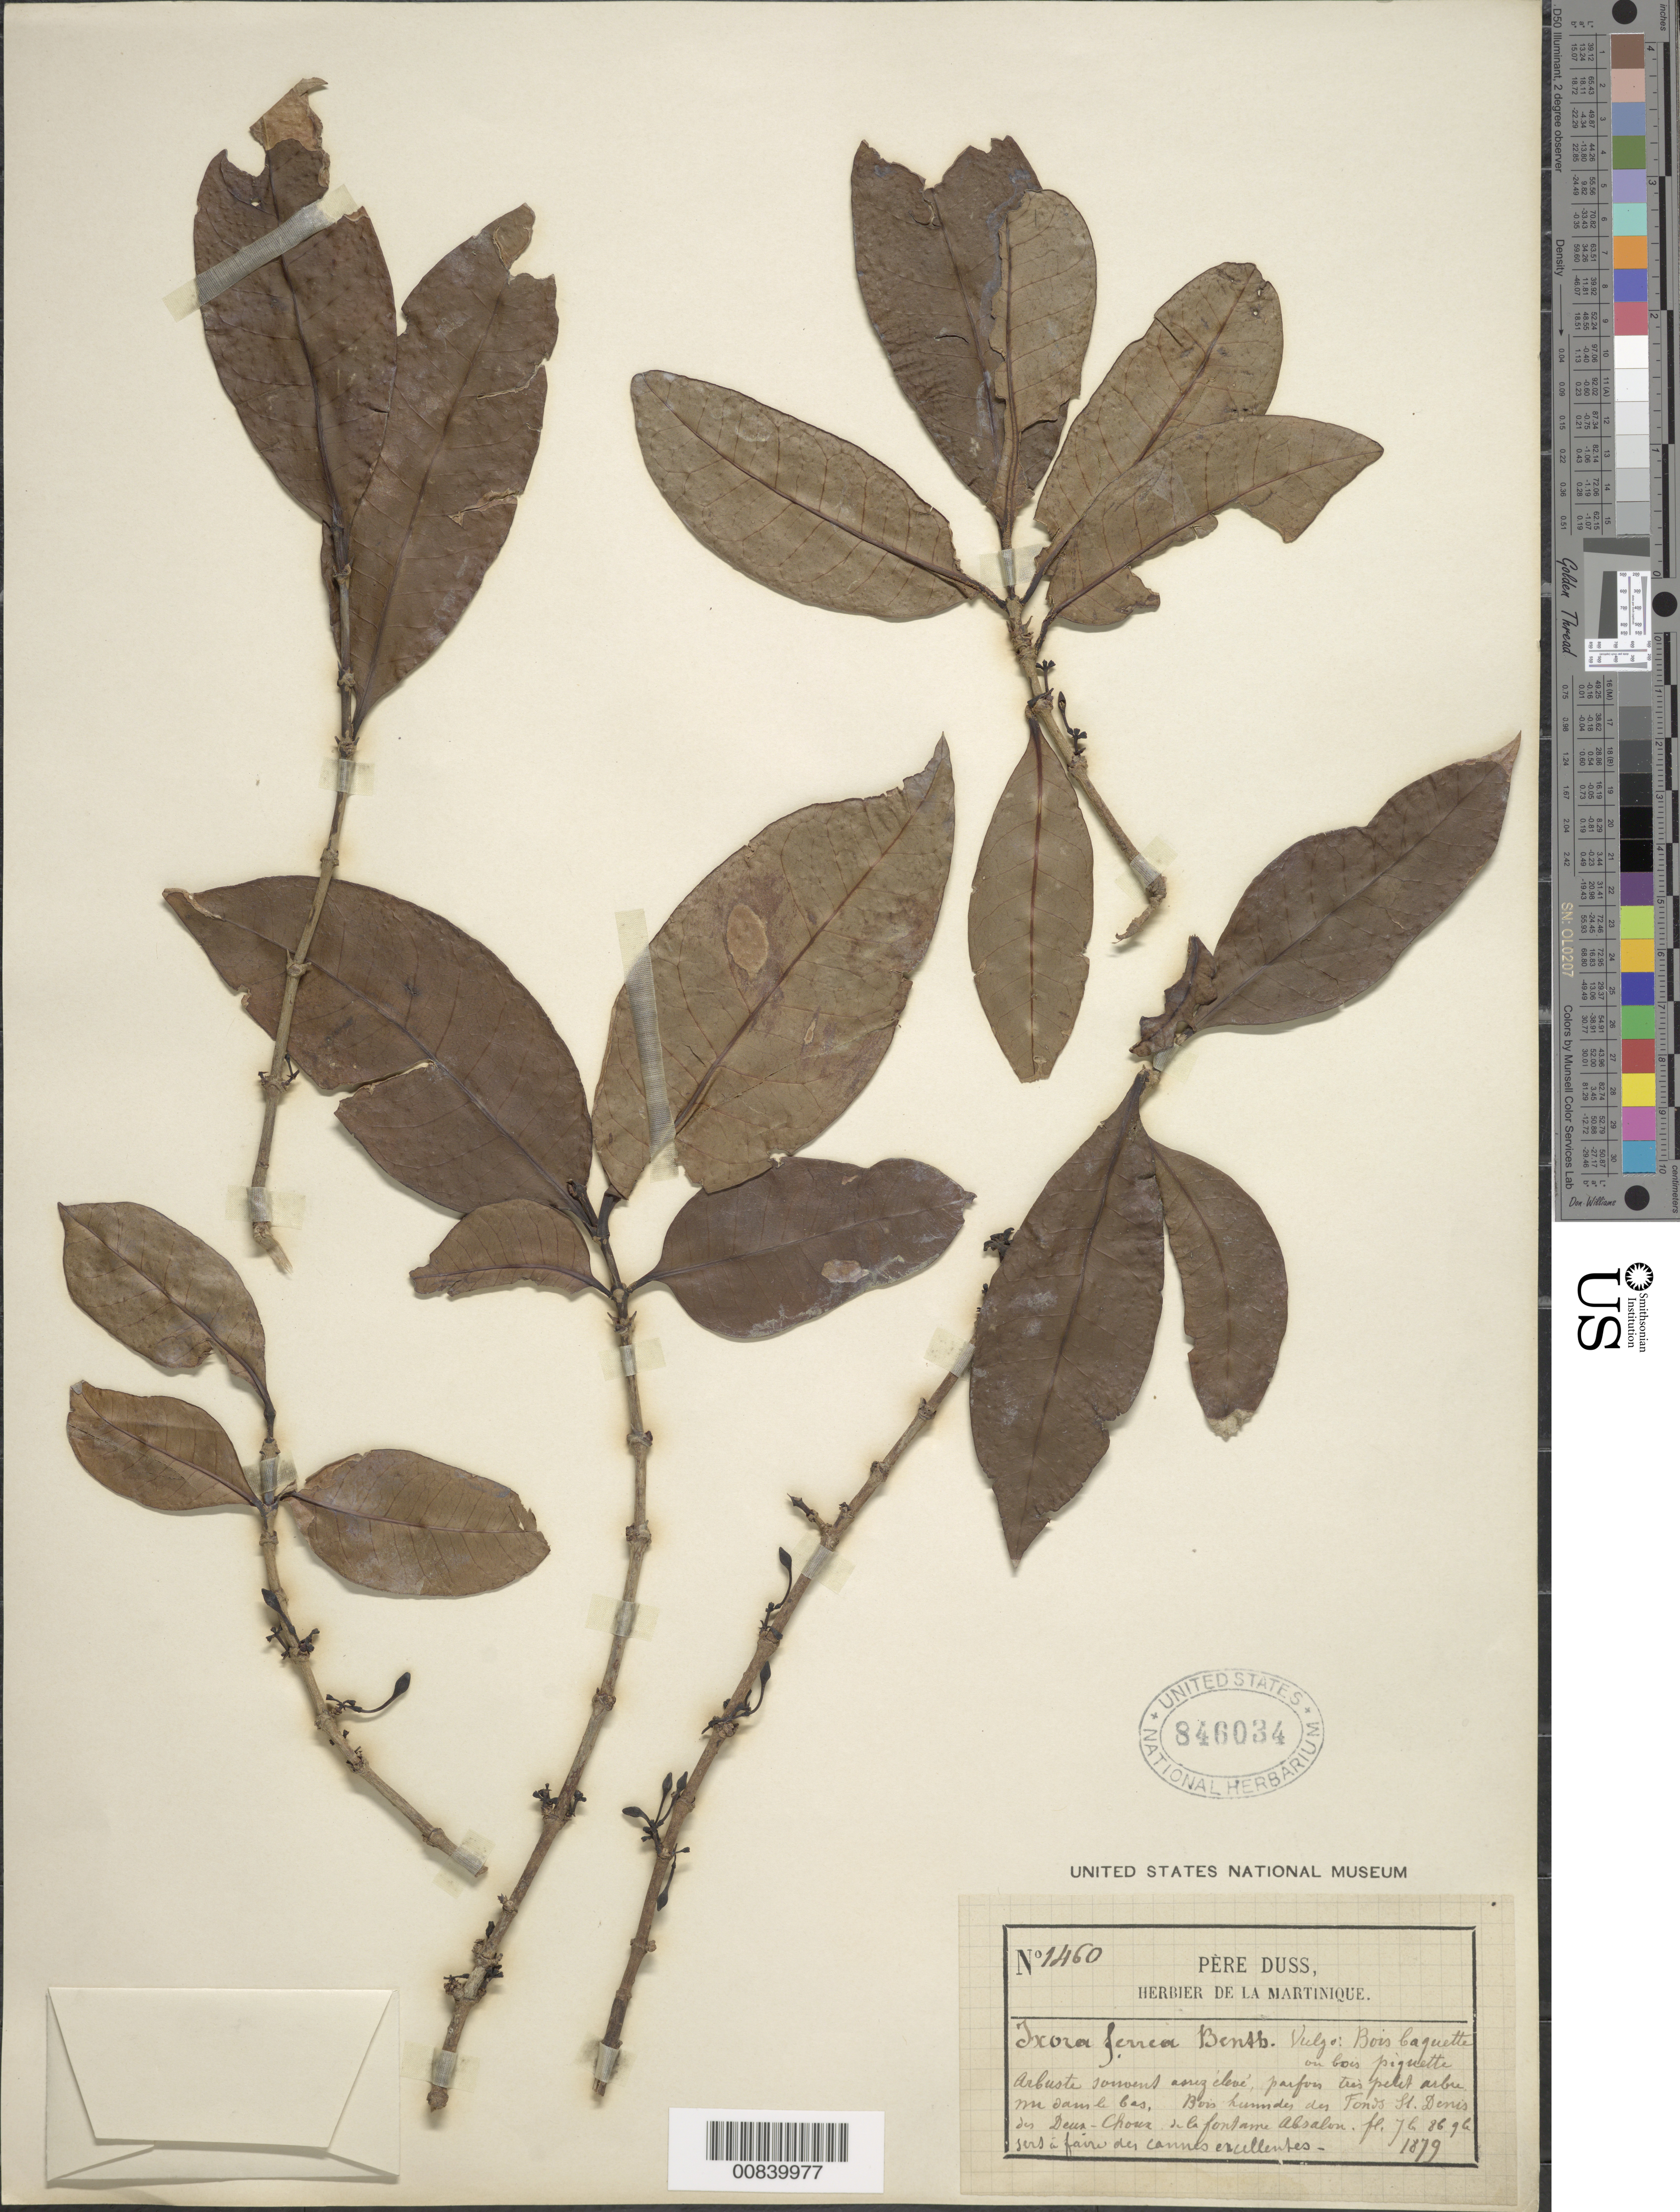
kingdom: Plantae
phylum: Tracheophyta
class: Magnoliopsida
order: Gentianales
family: Rubiaceae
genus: Ixora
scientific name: Ixora ferrea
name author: (Jacq.) Benth.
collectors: Père Duss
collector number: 1460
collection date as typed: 1879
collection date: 1879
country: Martinique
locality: Fonds St. Denis des Deux-Choux de la fontame Absalon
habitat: Bois humides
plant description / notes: Common name: Bois baguette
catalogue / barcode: US 846034